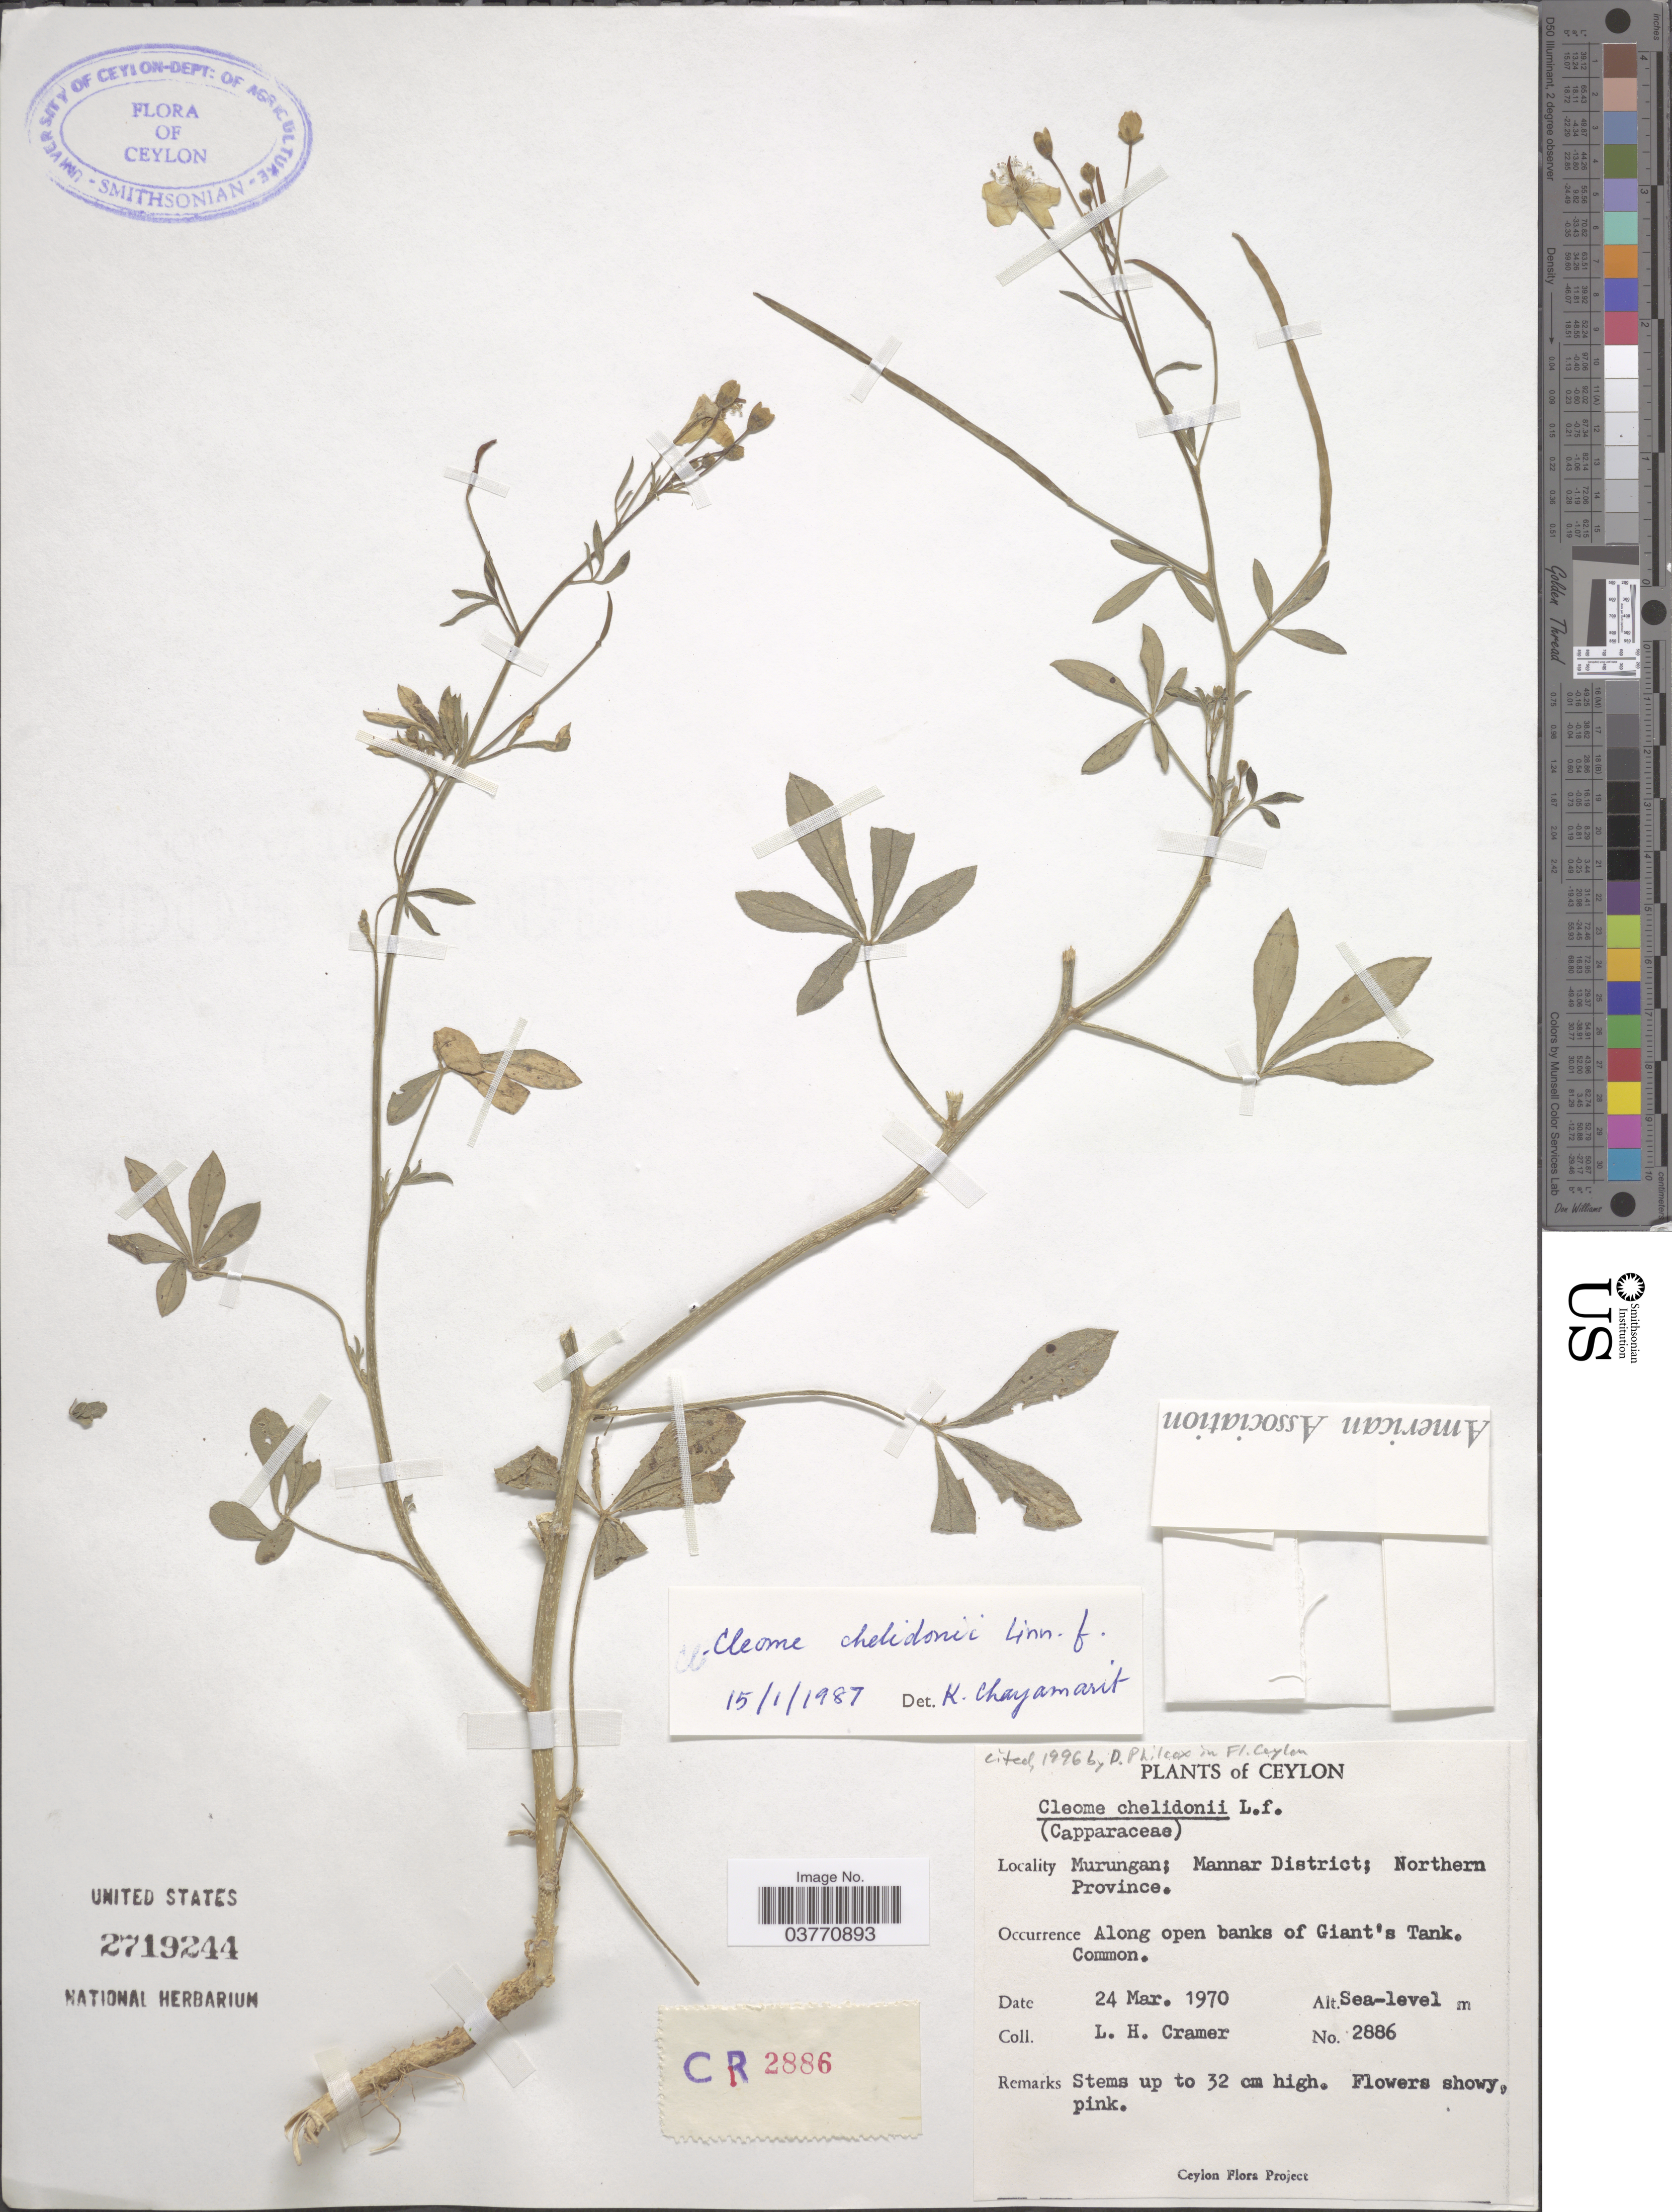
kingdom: Plantae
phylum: Tracheophyta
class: Magnoliopsida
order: Brassicales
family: Cleomaceae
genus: Corynandra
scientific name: Corynandra chelidonii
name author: (L. f.) Cochrane & Iltis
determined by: Strong, M. T., (US), Smithsonian Institution - National Museum of Natural History (UNITED STATES)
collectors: L. H. Cramer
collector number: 2886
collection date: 1970-03-24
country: Sri Lanka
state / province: Northern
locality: Ceylon. Murungan; Mannar District; Northern Province.. Along open banks of Giant's Tank.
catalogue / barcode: US 2719244